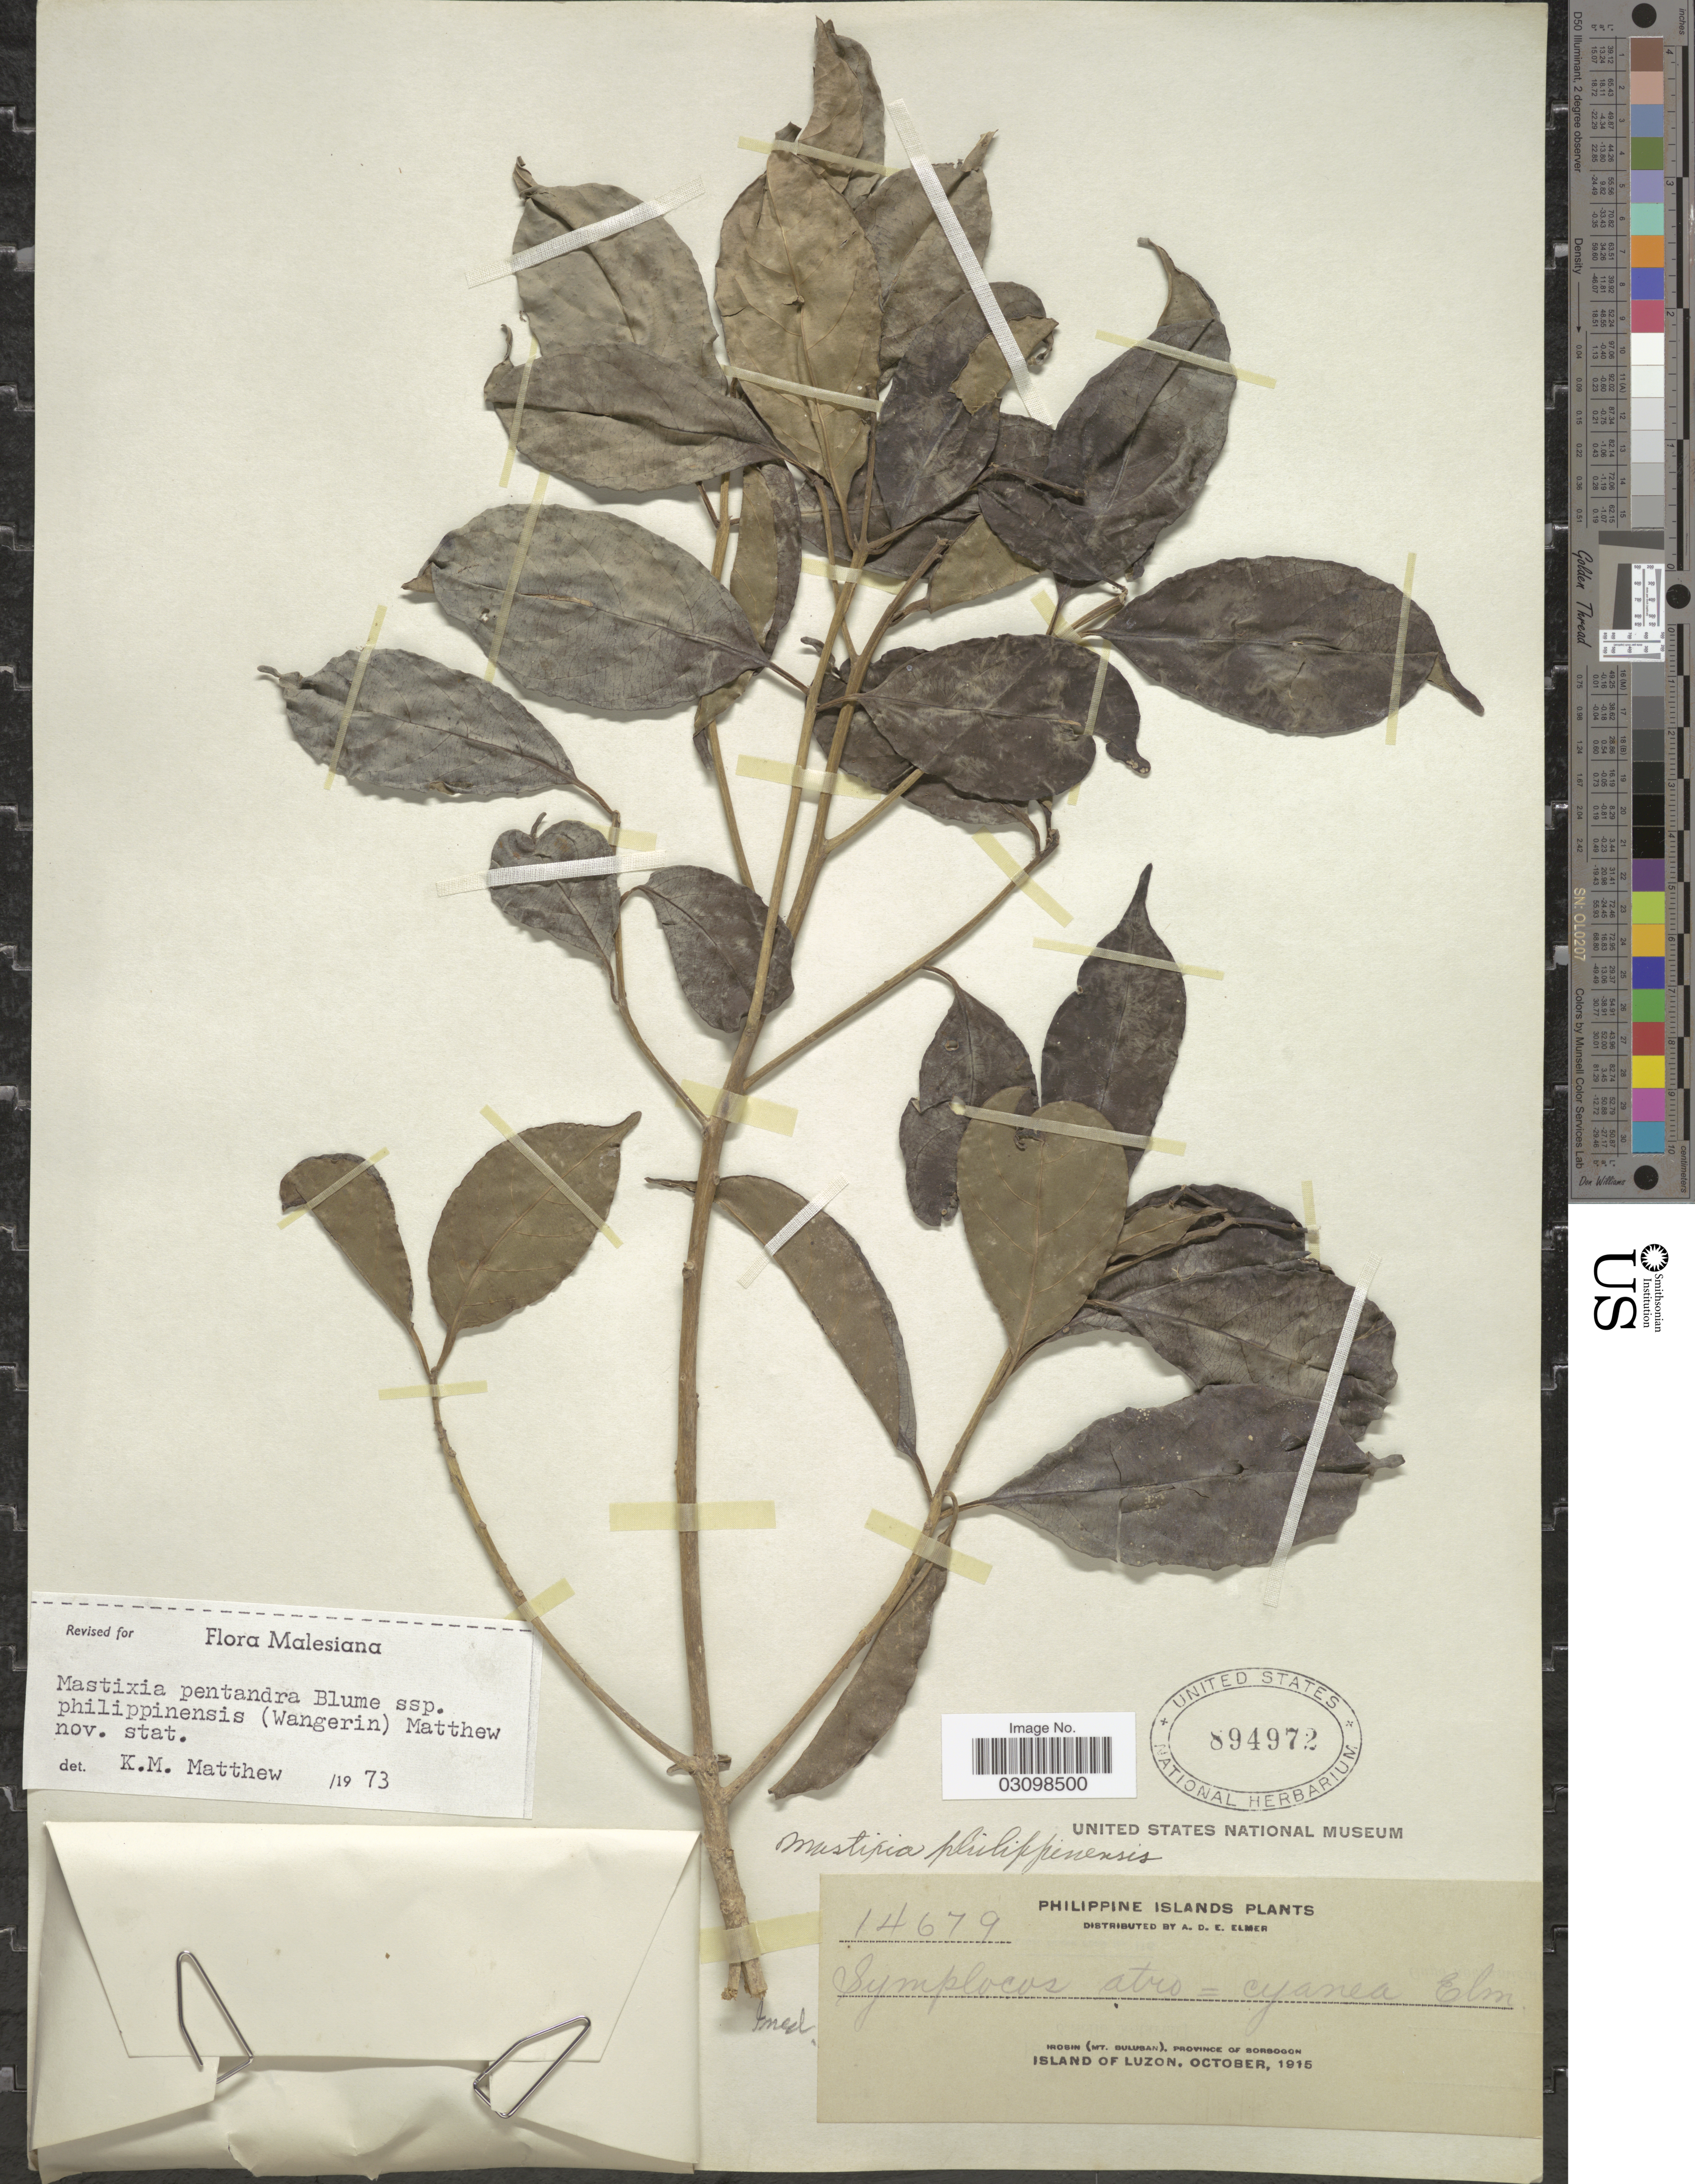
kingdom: Plantae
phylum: Tracheophyta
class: Magnoliopsida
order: Cornales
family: Nyssaceae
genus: Mastixia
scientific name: Mastixia pentandra subsp. philippinensis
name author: Wangerin & K.M. Matthew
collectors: A. D. E. Elmer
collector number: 14679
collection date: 1915-10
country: Philippines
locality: Philippine Islands, Irosin (Mt. Bulusan), Province of Sorsogon, Island of Luzon.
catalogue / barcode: US 894972